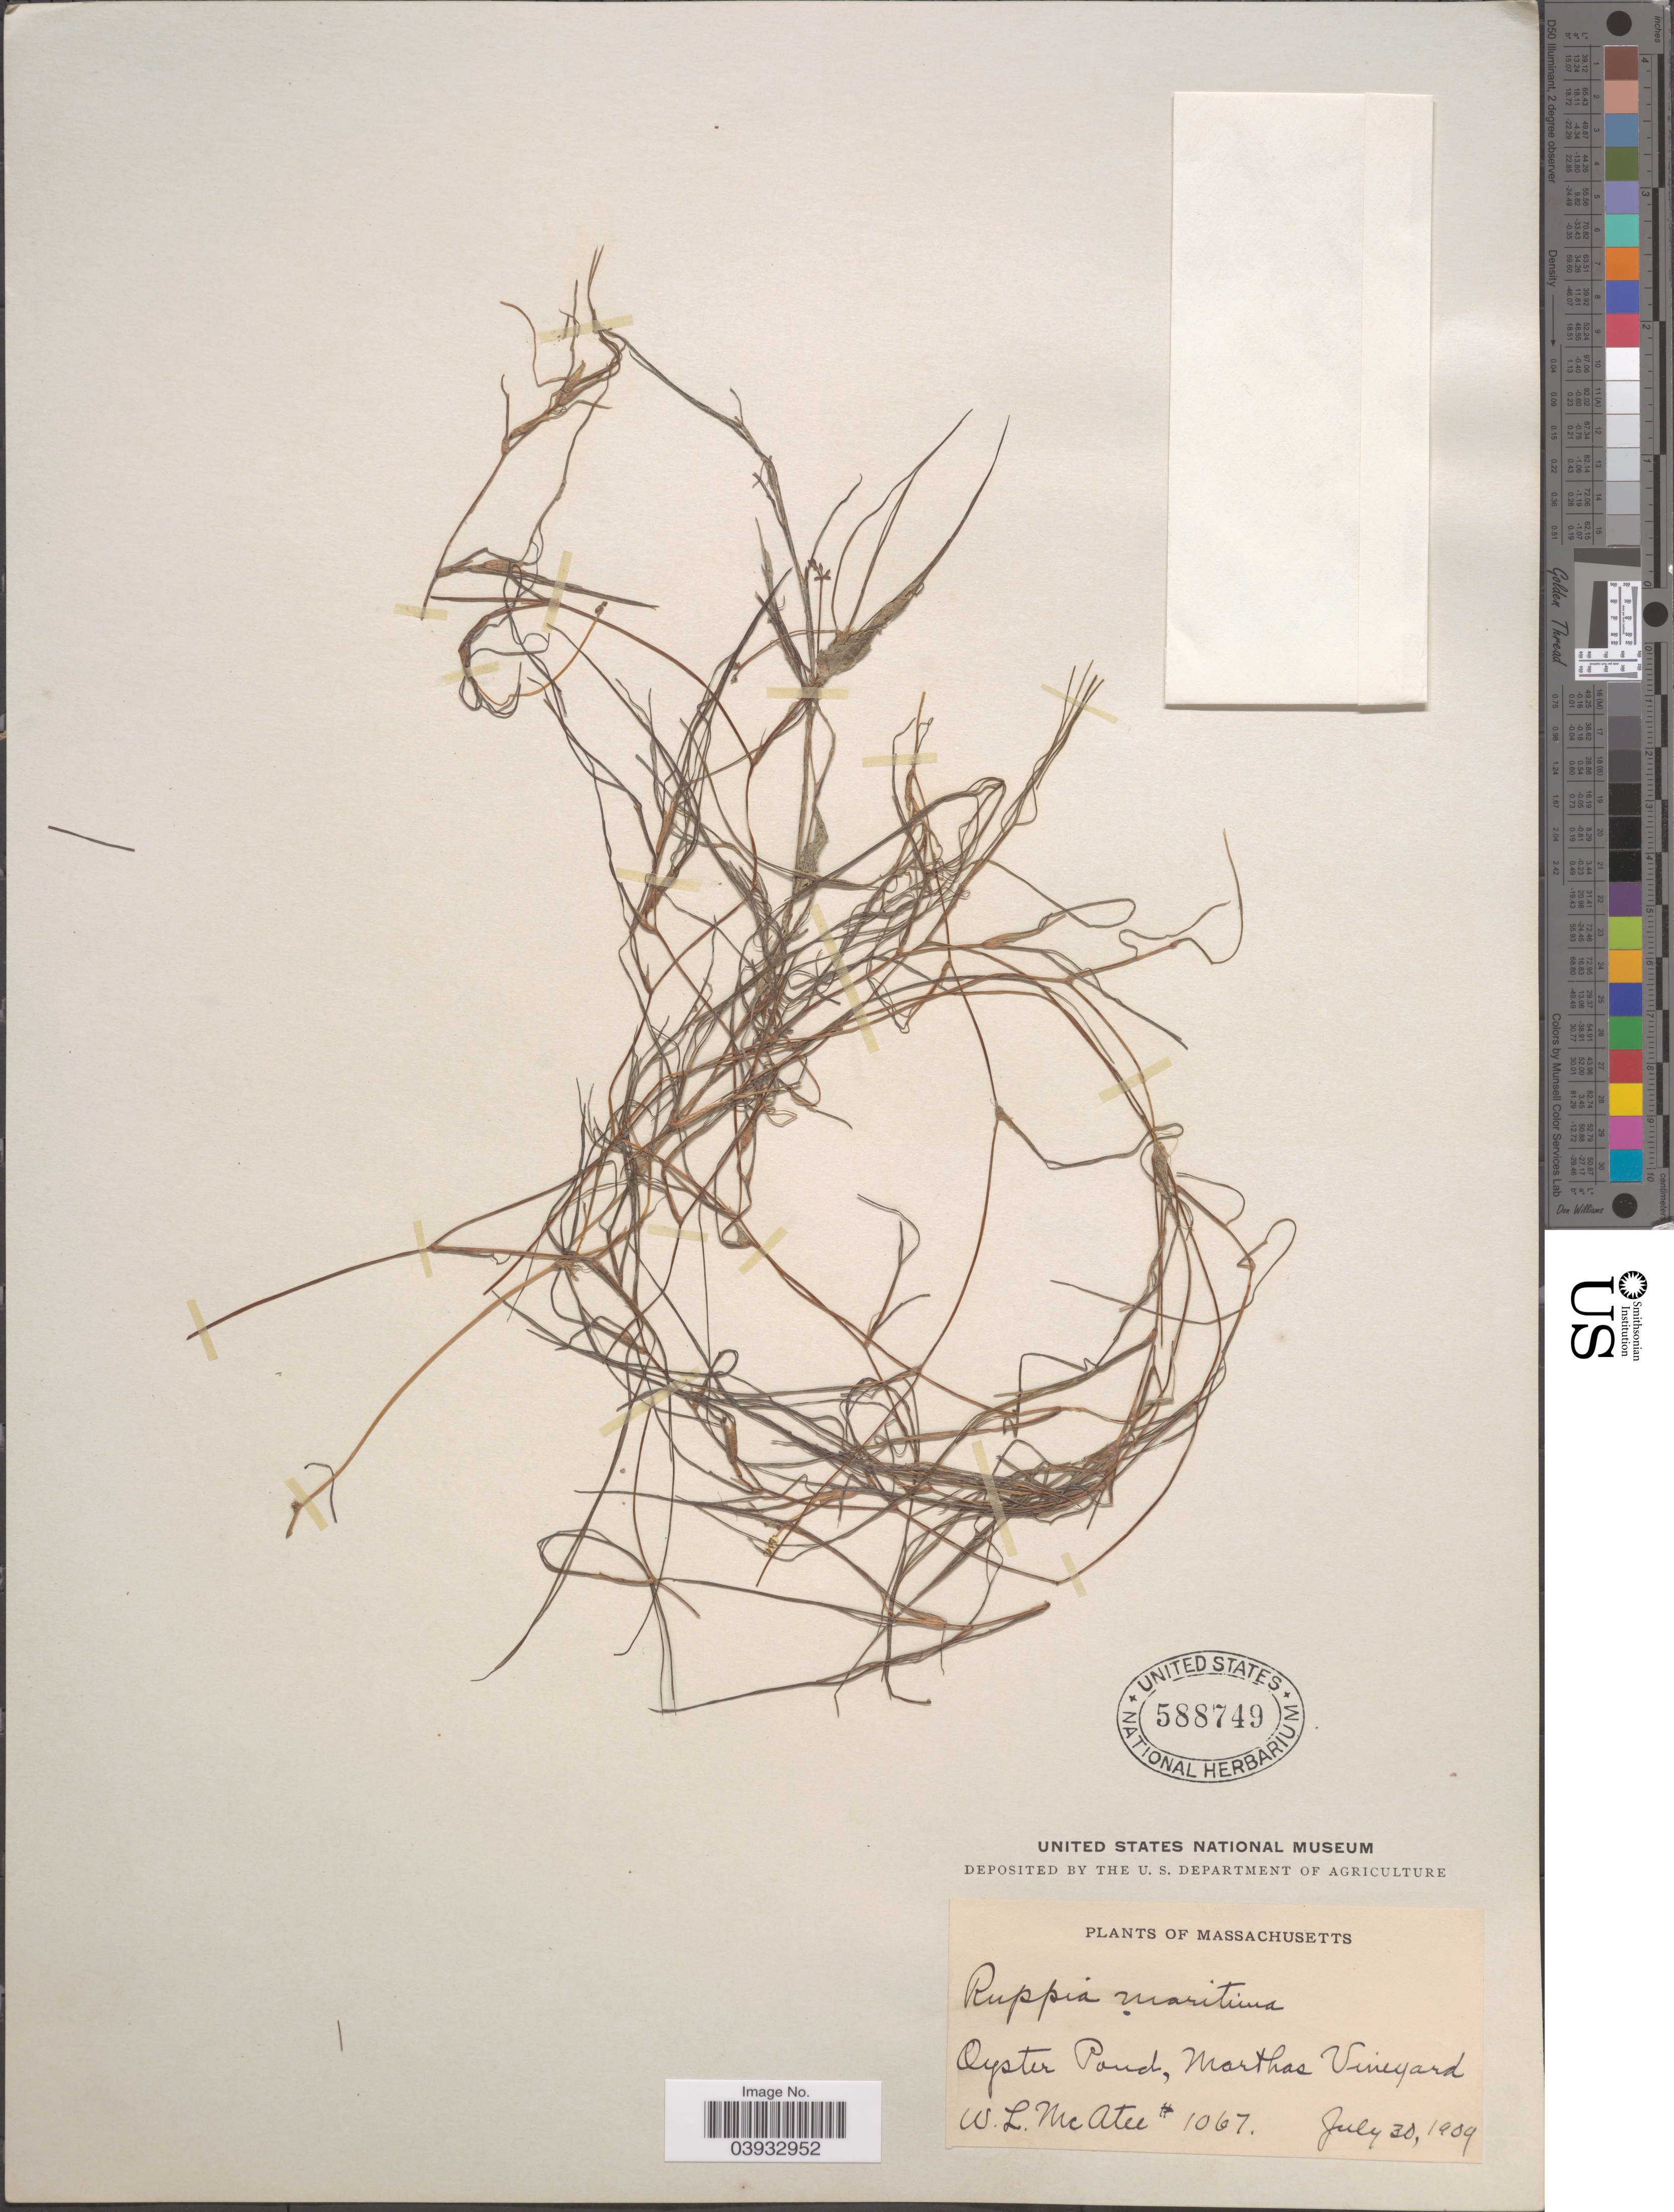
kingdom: Plantae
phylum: Tracheophyta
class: Liliopsida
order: Alismatales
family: Ruppiaceae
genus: Ruppia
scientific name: Ruppia maritima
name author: L.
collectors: W. McAtee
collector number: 1067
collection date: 1909-07-30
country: United States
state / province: Massachusetts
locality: Oyster Pond, Marthas Vineyard.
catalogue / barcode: US 588749